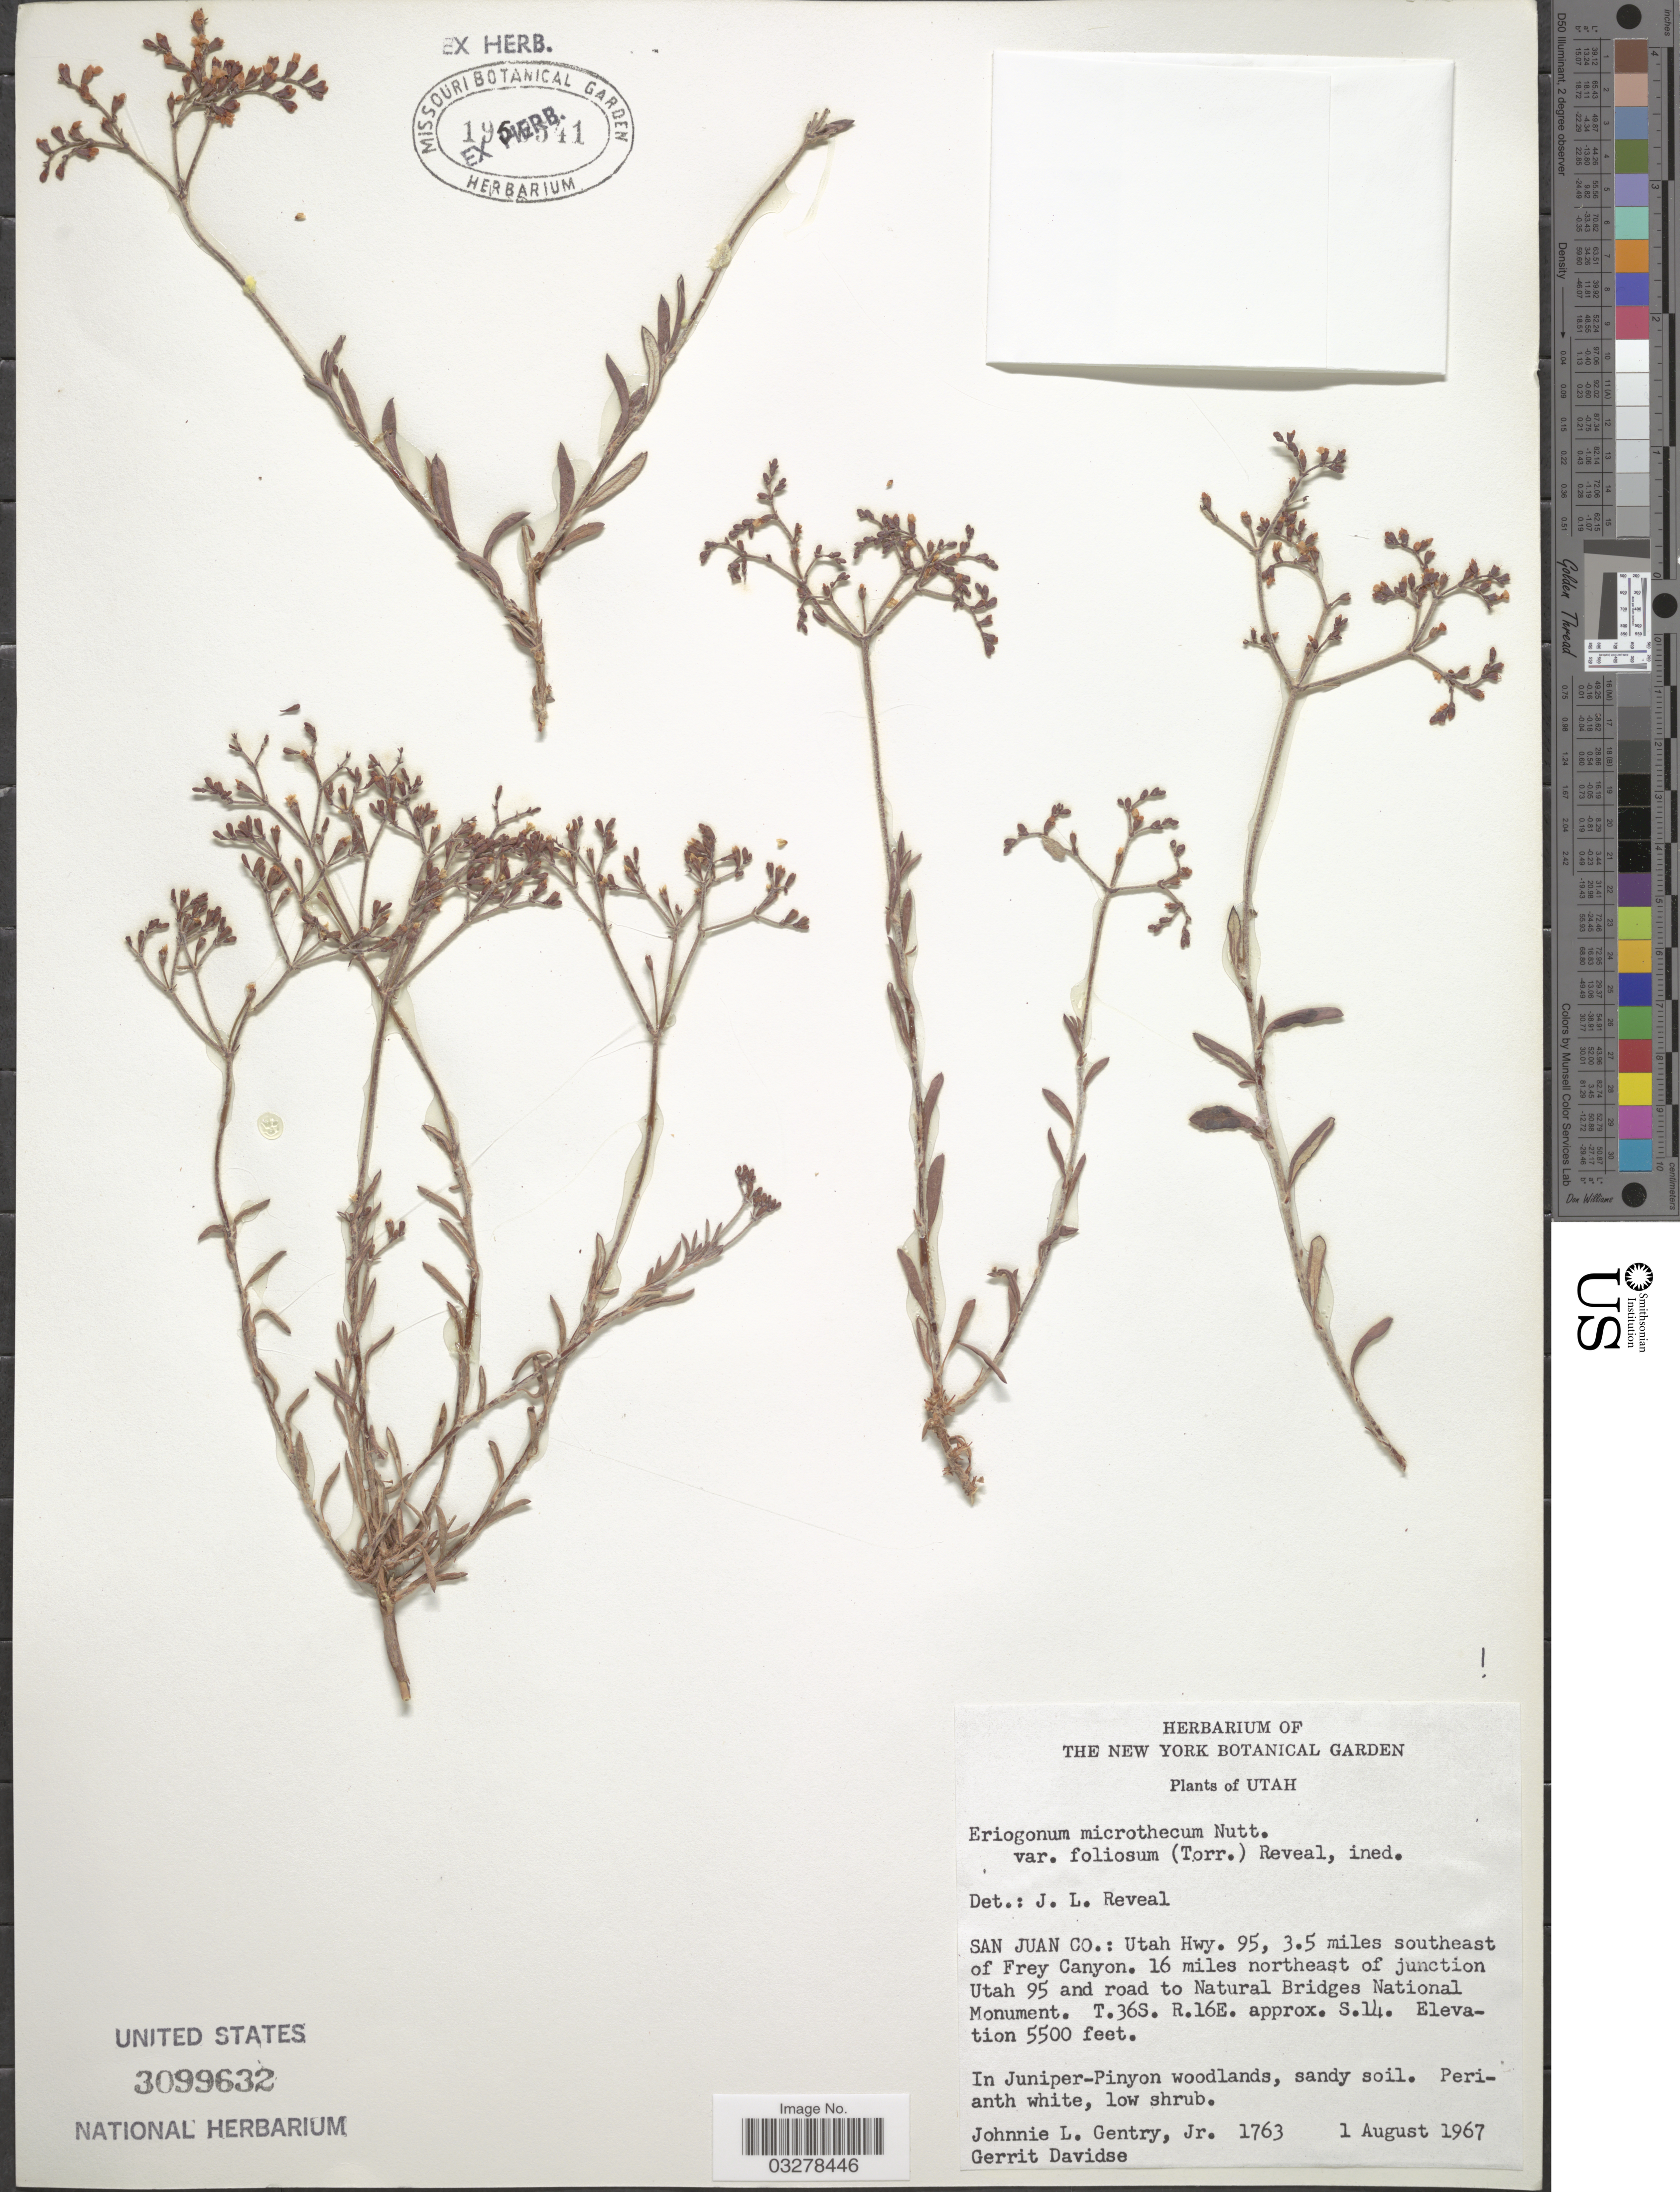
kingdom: Plantae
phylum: Tracheophyta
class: Magnoliopsida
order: Caryophyllales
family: Polygonaceae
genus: Eriogonum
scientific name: Eriogonum microtheca var. foliosum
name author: (Torr. & A. Gray) Reveal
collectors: J. L. Gentry & G. Davidse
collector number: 1763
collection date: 1967-08-01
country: United States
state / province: Utah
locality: San Juan co.: Utah Hwy. 95, 3.5 miles southeast of Frey Canyon. 16 miles northeast of junction Utah 95 and road to Natural Bridges National Monument. T.36S R.16E. approx. S.14.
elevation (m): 1676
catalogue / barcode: US 3099632